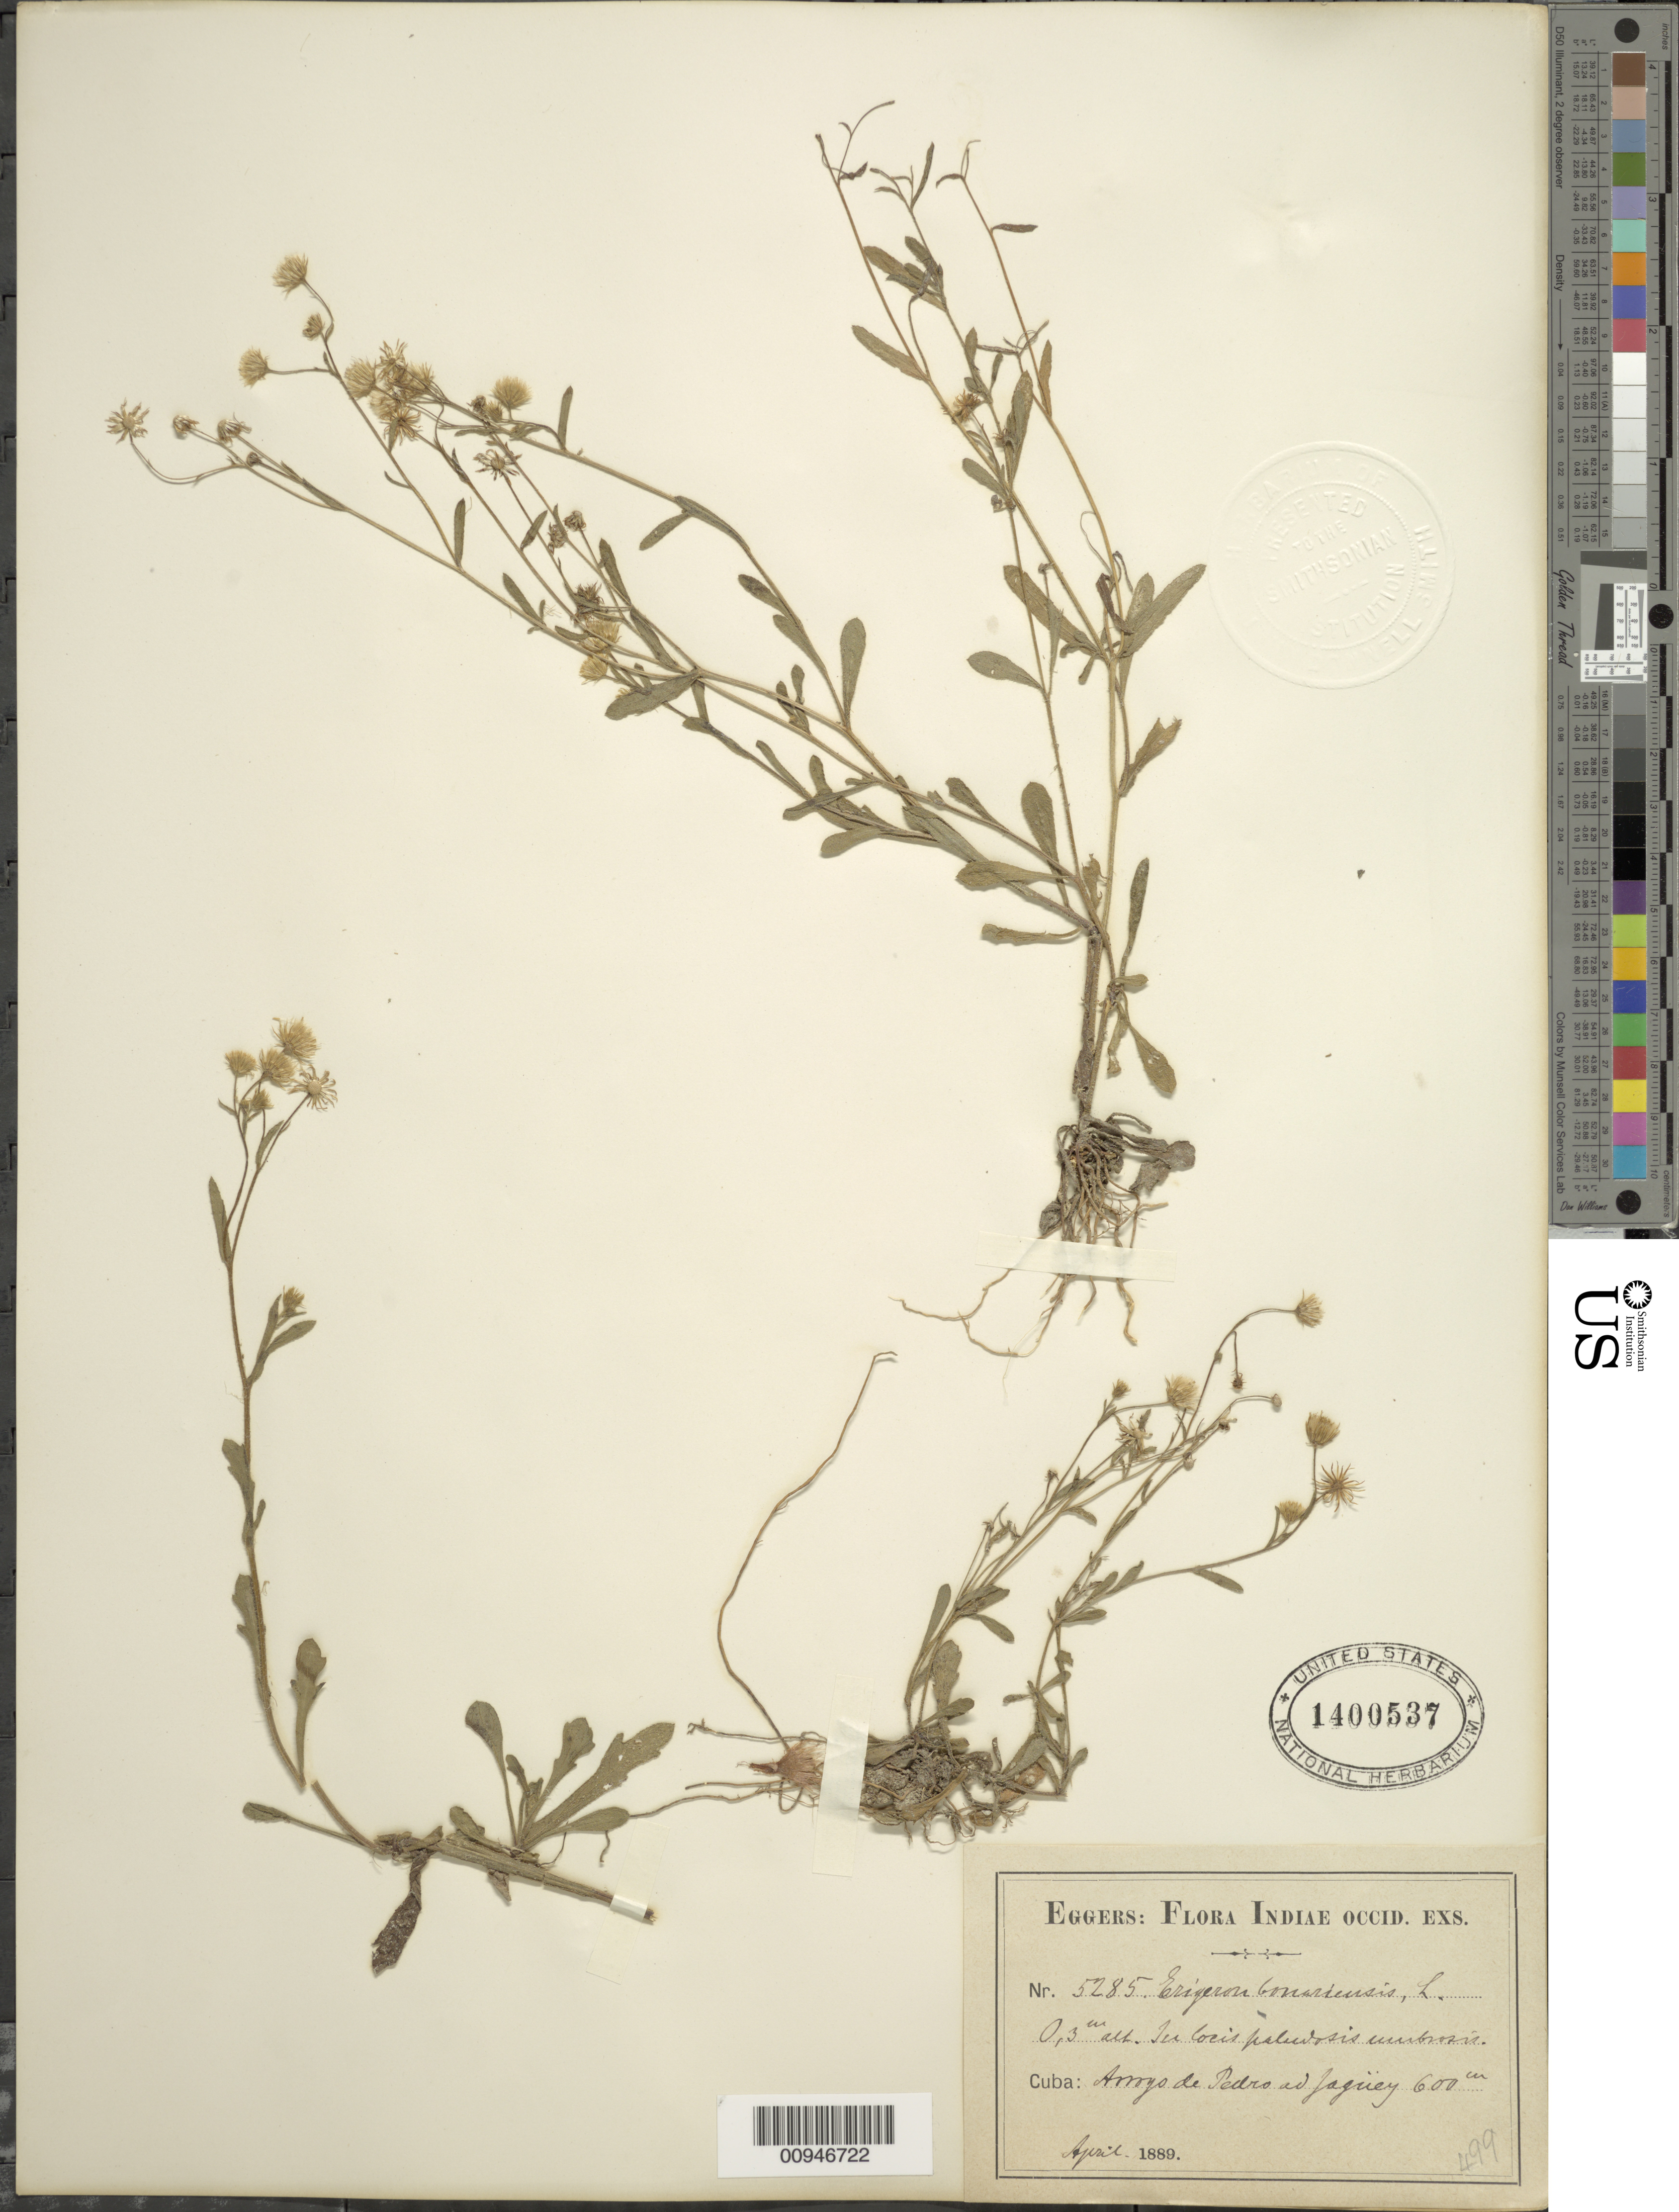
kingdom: Plantae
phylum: Tracheophyta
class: Magnoliopsida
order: Asterales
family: Asteraceae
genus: Conyza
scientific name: Conyza bonariensis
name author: (L.) Cronq.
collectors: H. F. A. von Eggers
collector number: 5285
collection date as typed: Apr 1889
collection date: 1889-04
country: Cuba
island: Cuba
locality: Arroyo de Pedro ad Jagüey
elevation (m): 600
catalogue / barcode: US 1400537